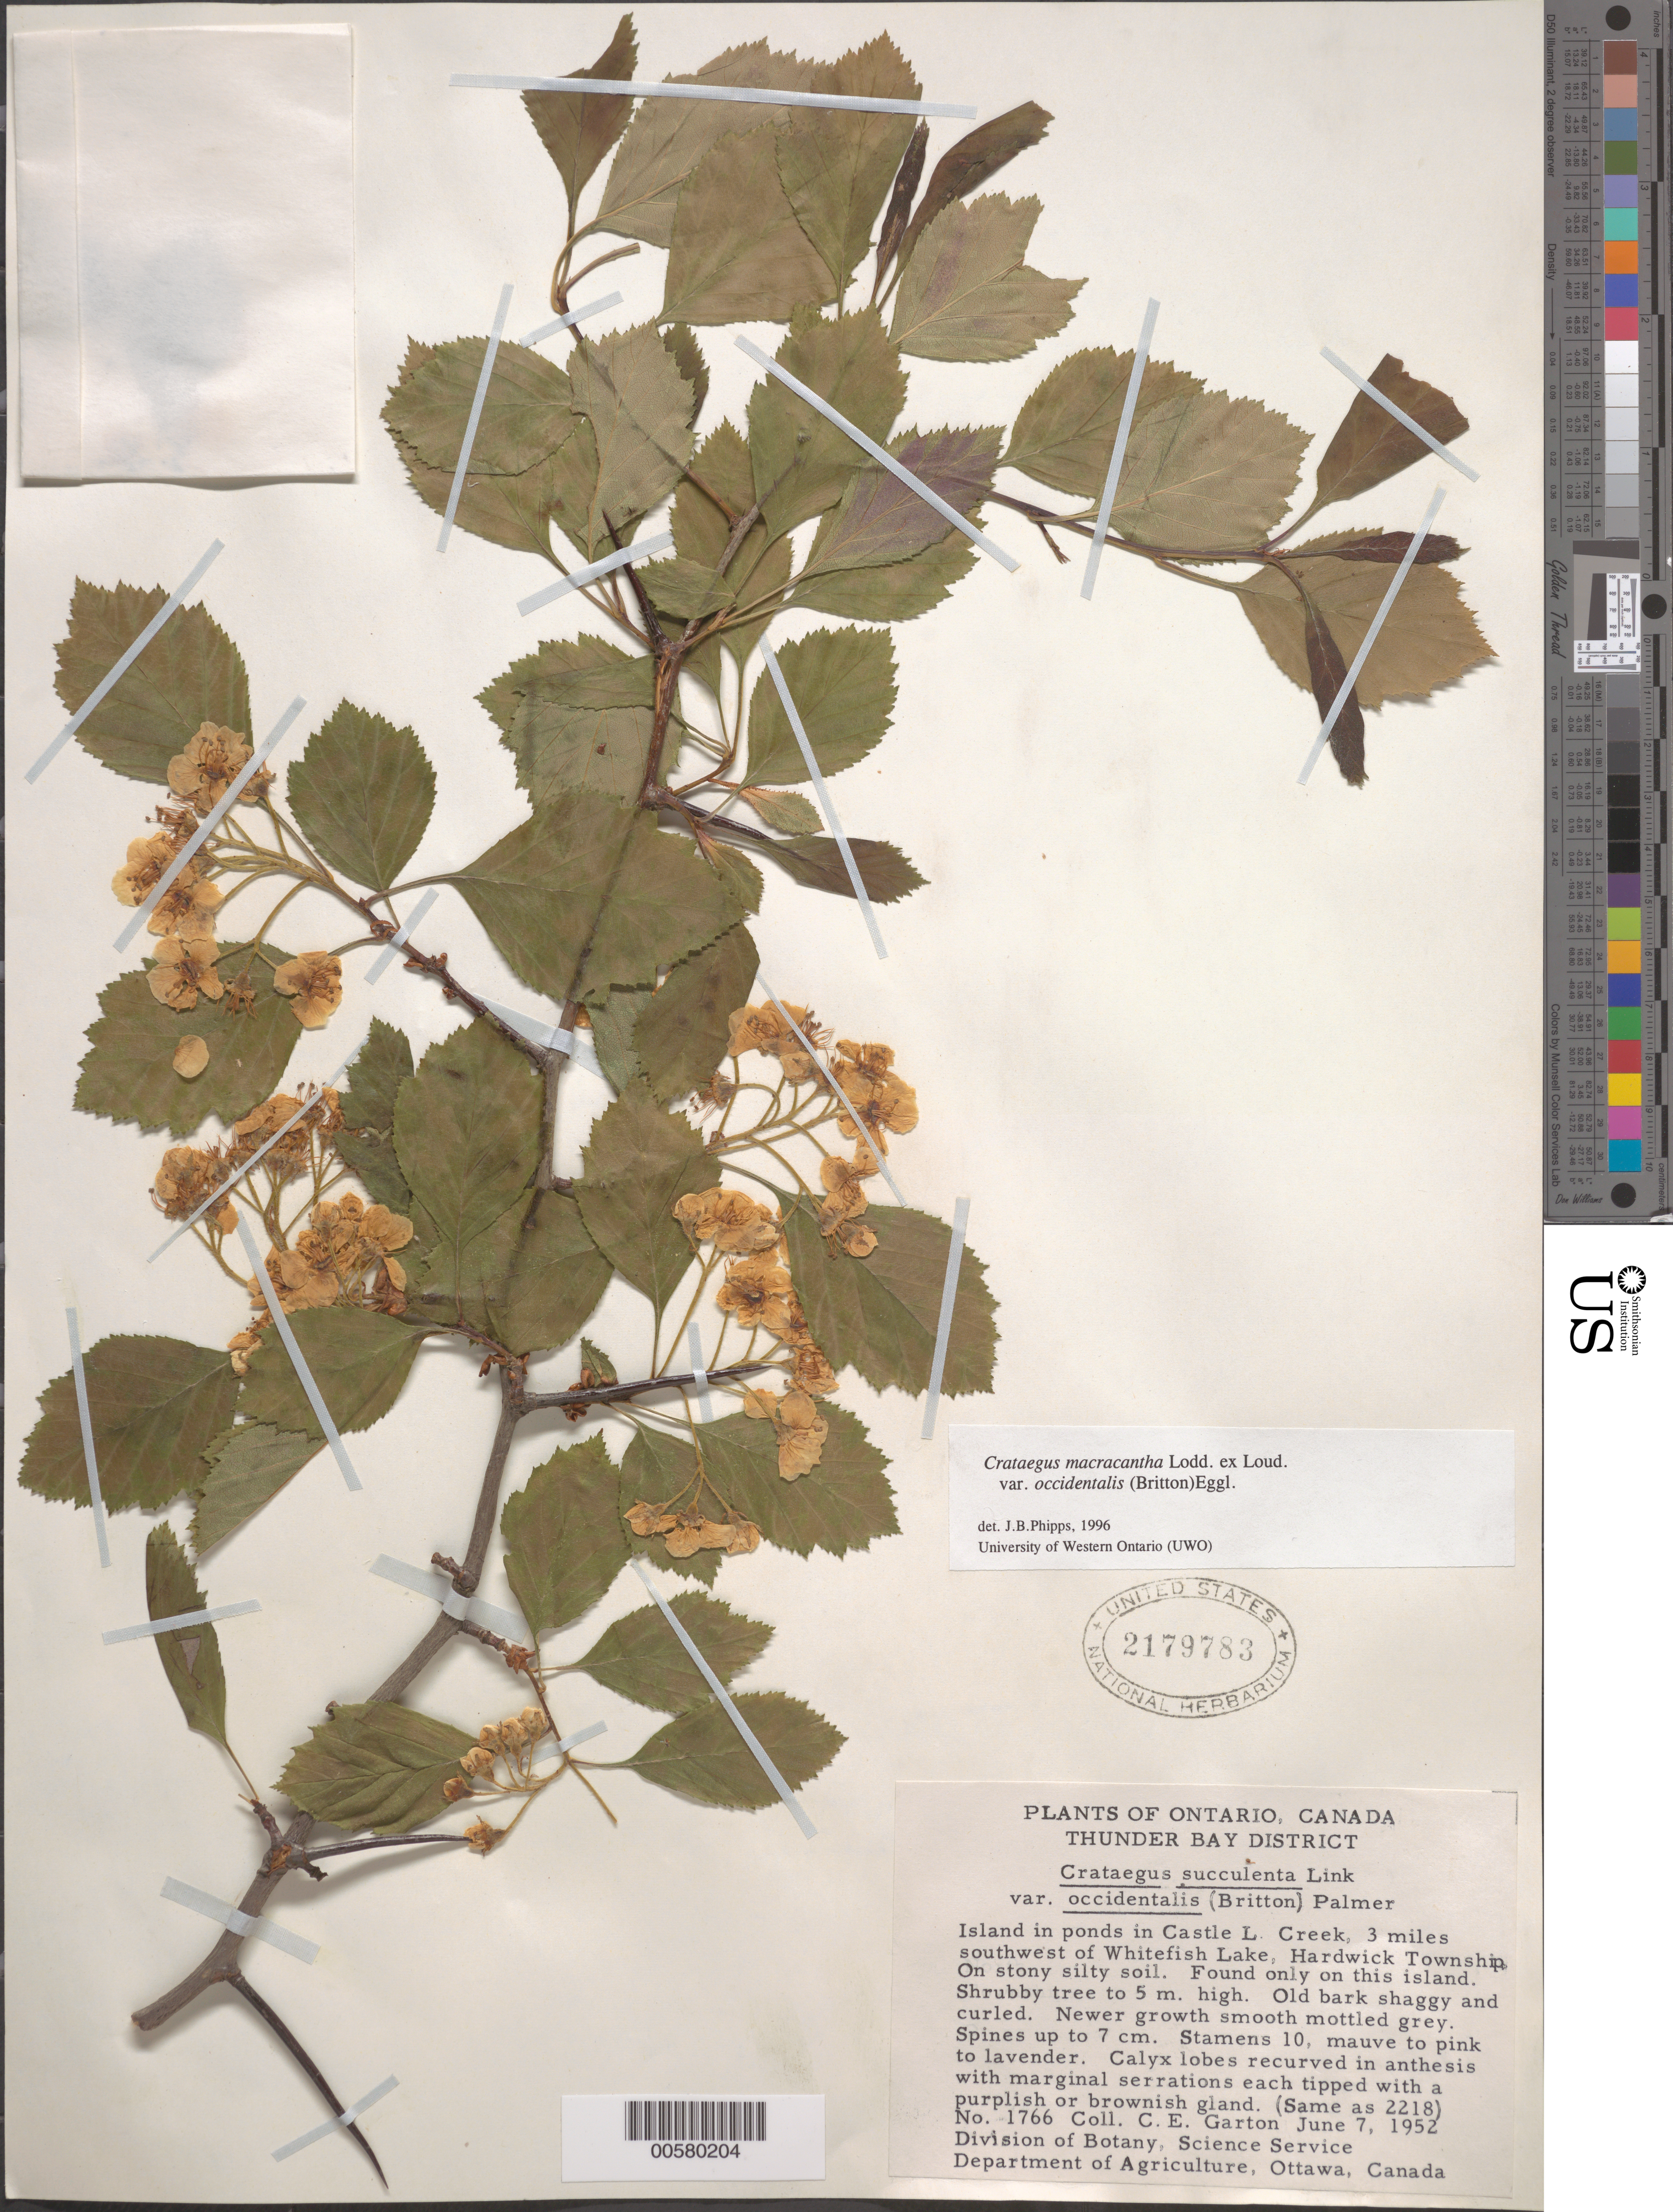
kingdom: Plantae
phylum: Tracheophyta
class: Magnoliopsida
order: Rosales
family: Rosaceae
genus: Crataegus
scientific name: Crataegus macracantha var. occidentalis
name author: (Britton) Eggl.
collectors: C. Garton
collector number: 1766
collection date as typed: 07 Jun 1952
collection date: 1952-06-07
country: Canada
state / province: Ontario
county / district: Thunder Bay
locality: Castle Lake, SW of Whitefish Lake, Hardwick Township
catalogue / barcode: US 2179783